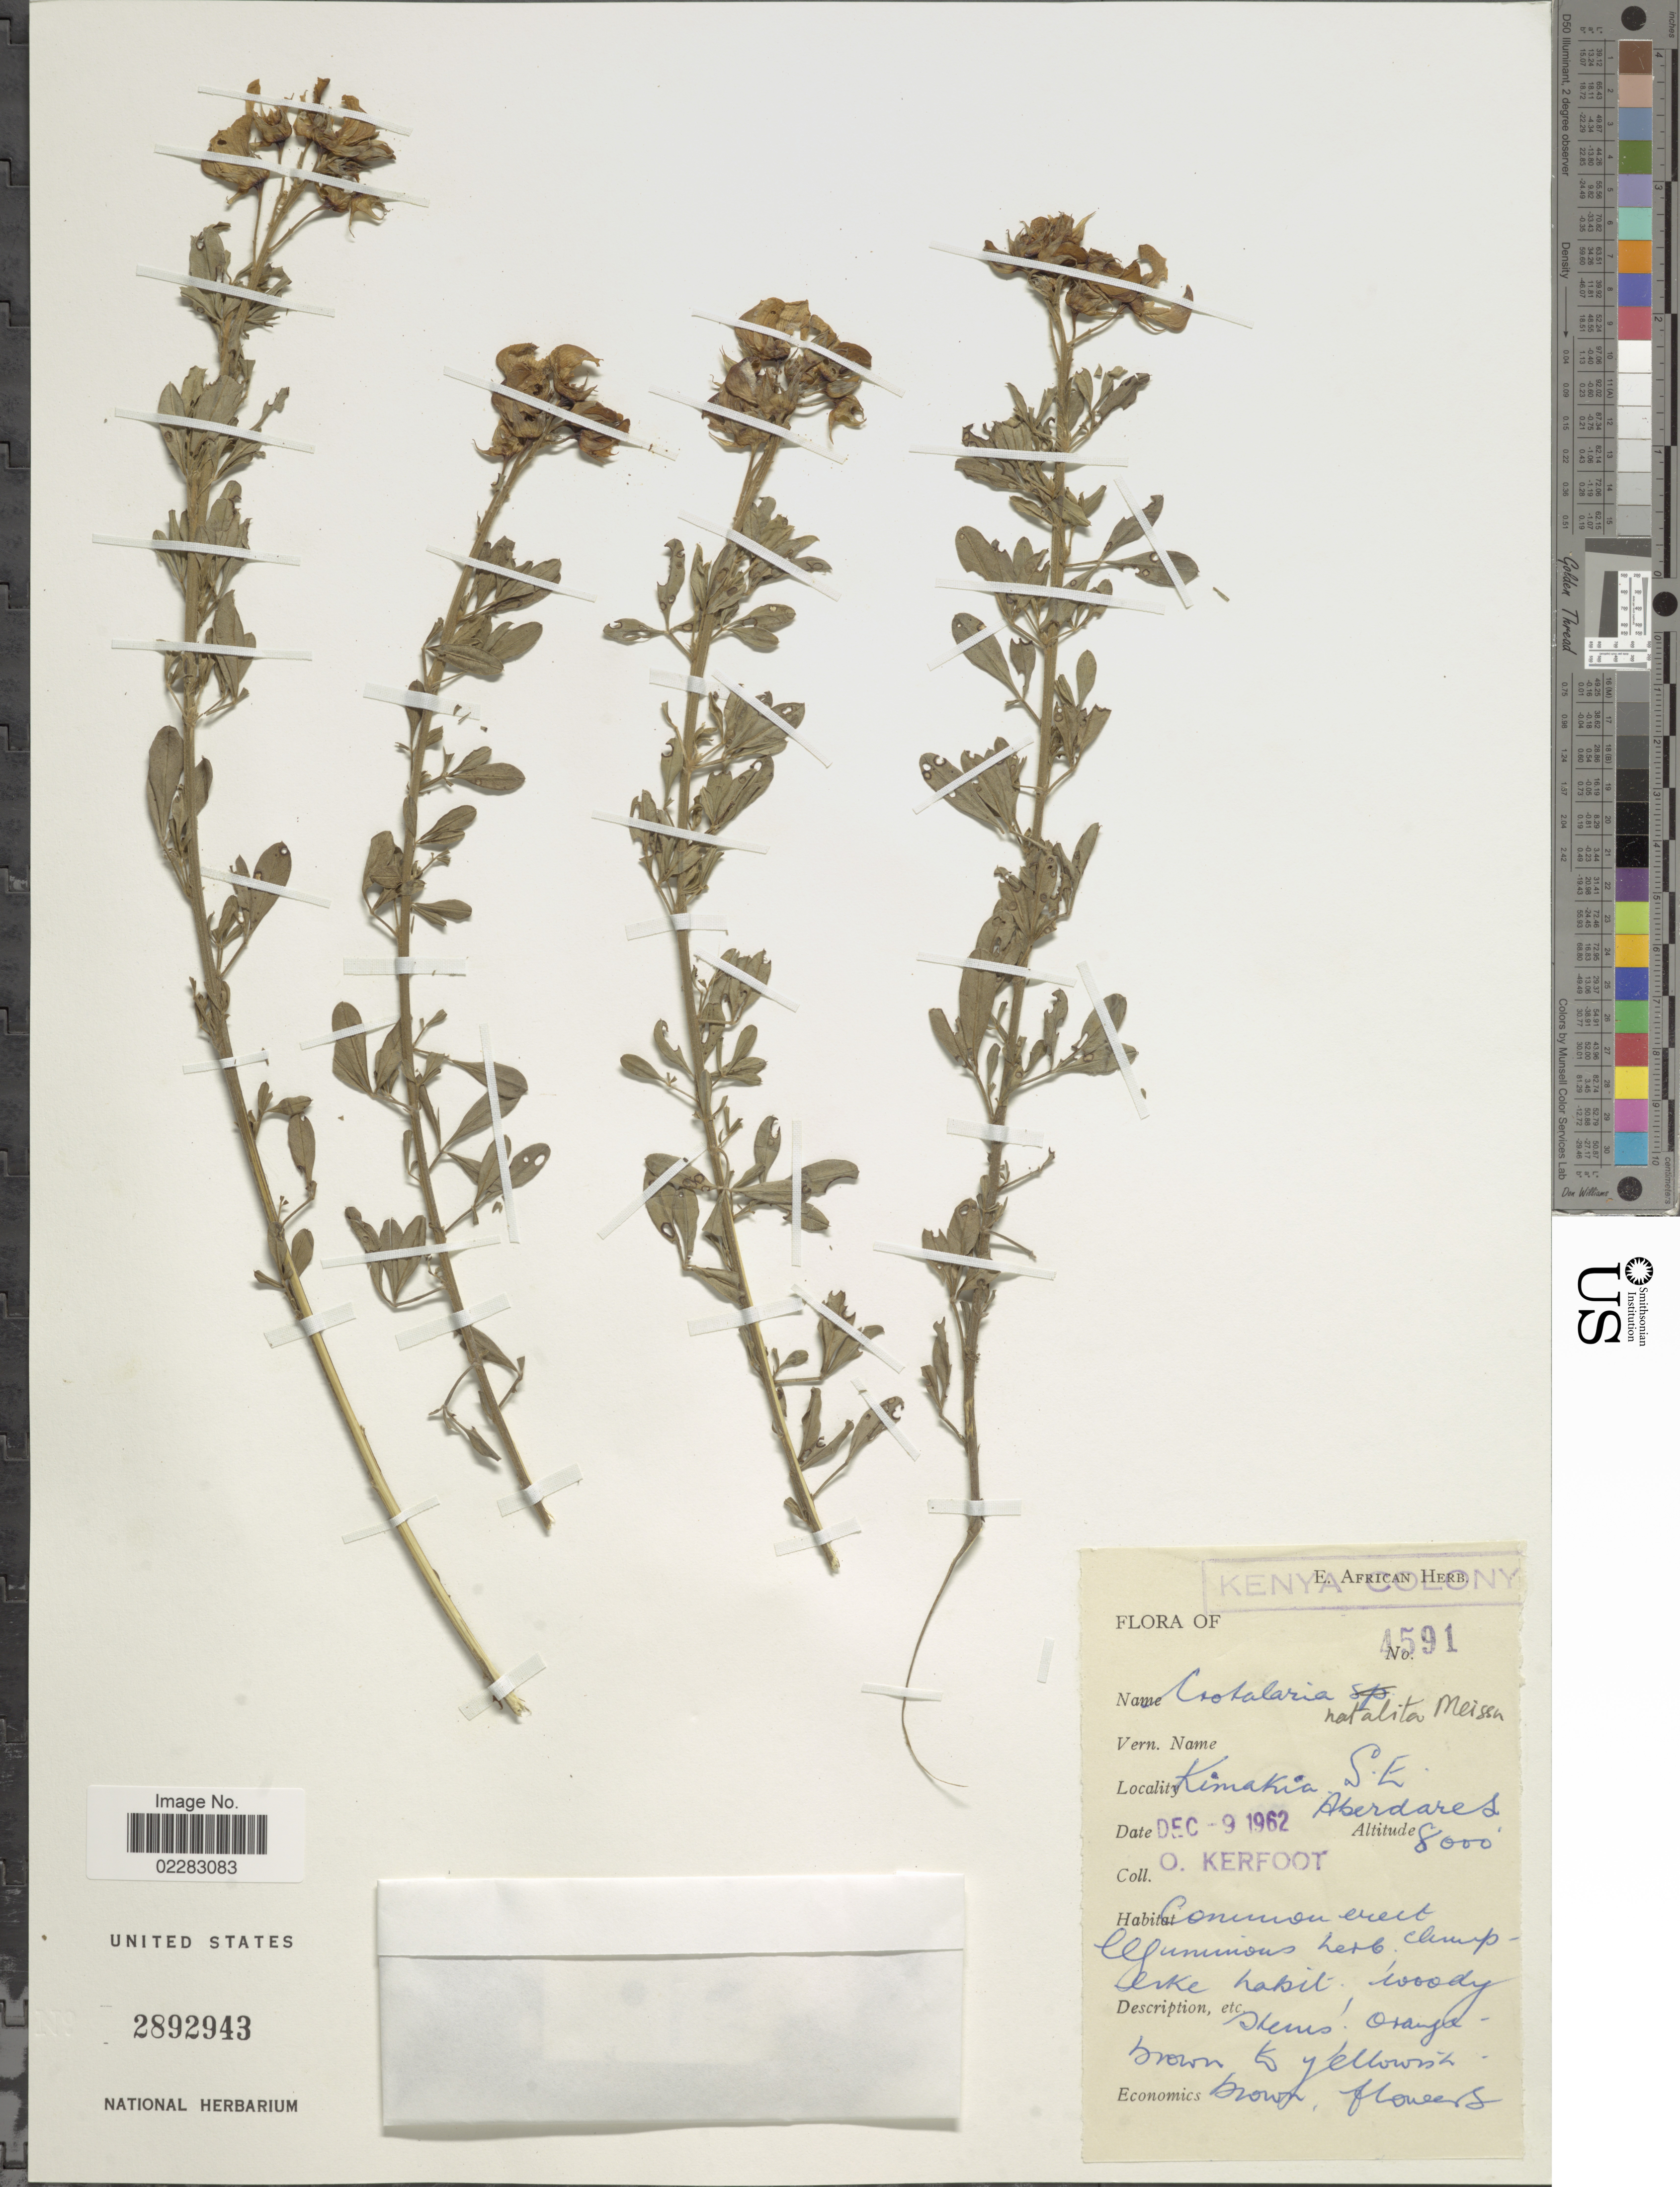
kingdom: Plantae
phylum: Tracheophyta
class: Magnoliopsida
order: Fabales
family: Fabaceae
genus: Crotalaria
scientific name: Crotalaria natalitia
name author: Meisn.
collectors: O. Kerfoot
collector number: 4591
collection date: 1962-12-09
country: Kenya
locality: Kenya Colony, Kmakia S.E. Aberdares. [interpreted]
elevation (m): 2438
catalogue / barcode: US 2892943